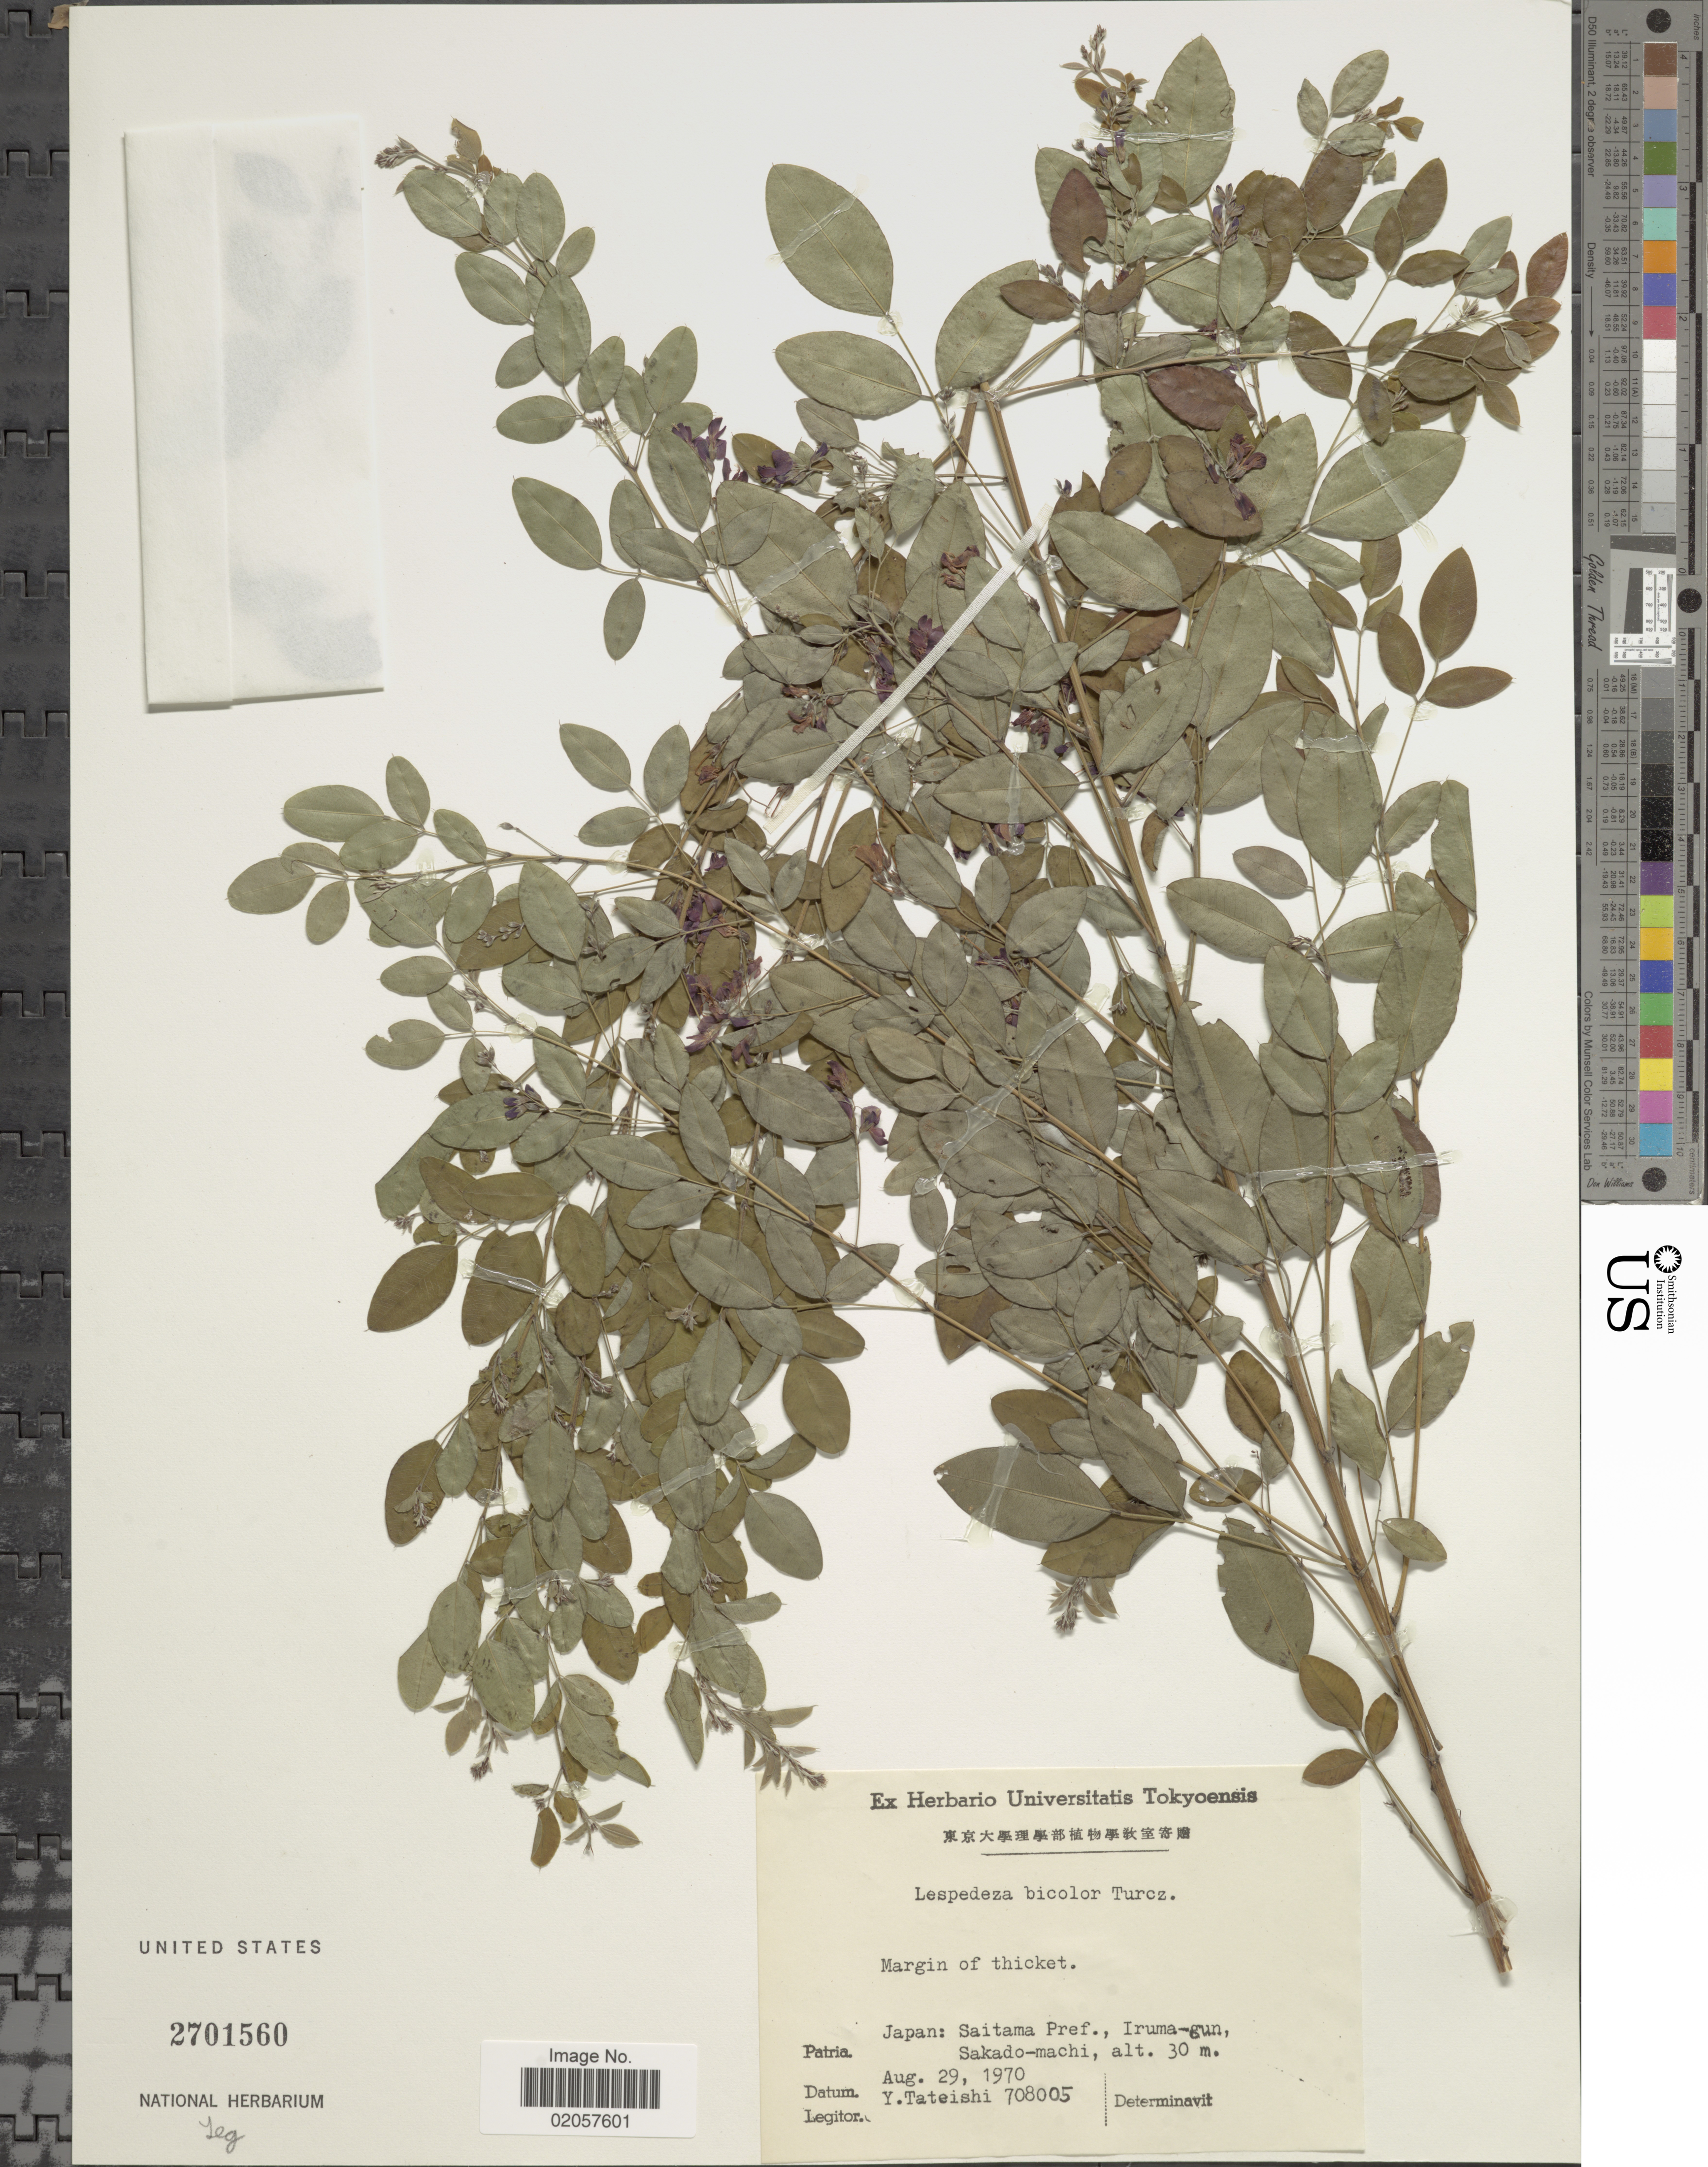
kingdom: Plantae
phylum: Tracheophyta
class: Magnoliopsida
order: Fabales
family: Fabaceae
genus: Lespedeza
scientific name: Lespedeza bicolor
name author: Turcz.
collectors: Y. Tateishi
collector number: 708005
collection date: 1970-08-29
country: Japan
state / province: Saitama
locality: Iruma-gun, Sakado-machi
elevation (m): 30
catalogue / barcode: US 2701560